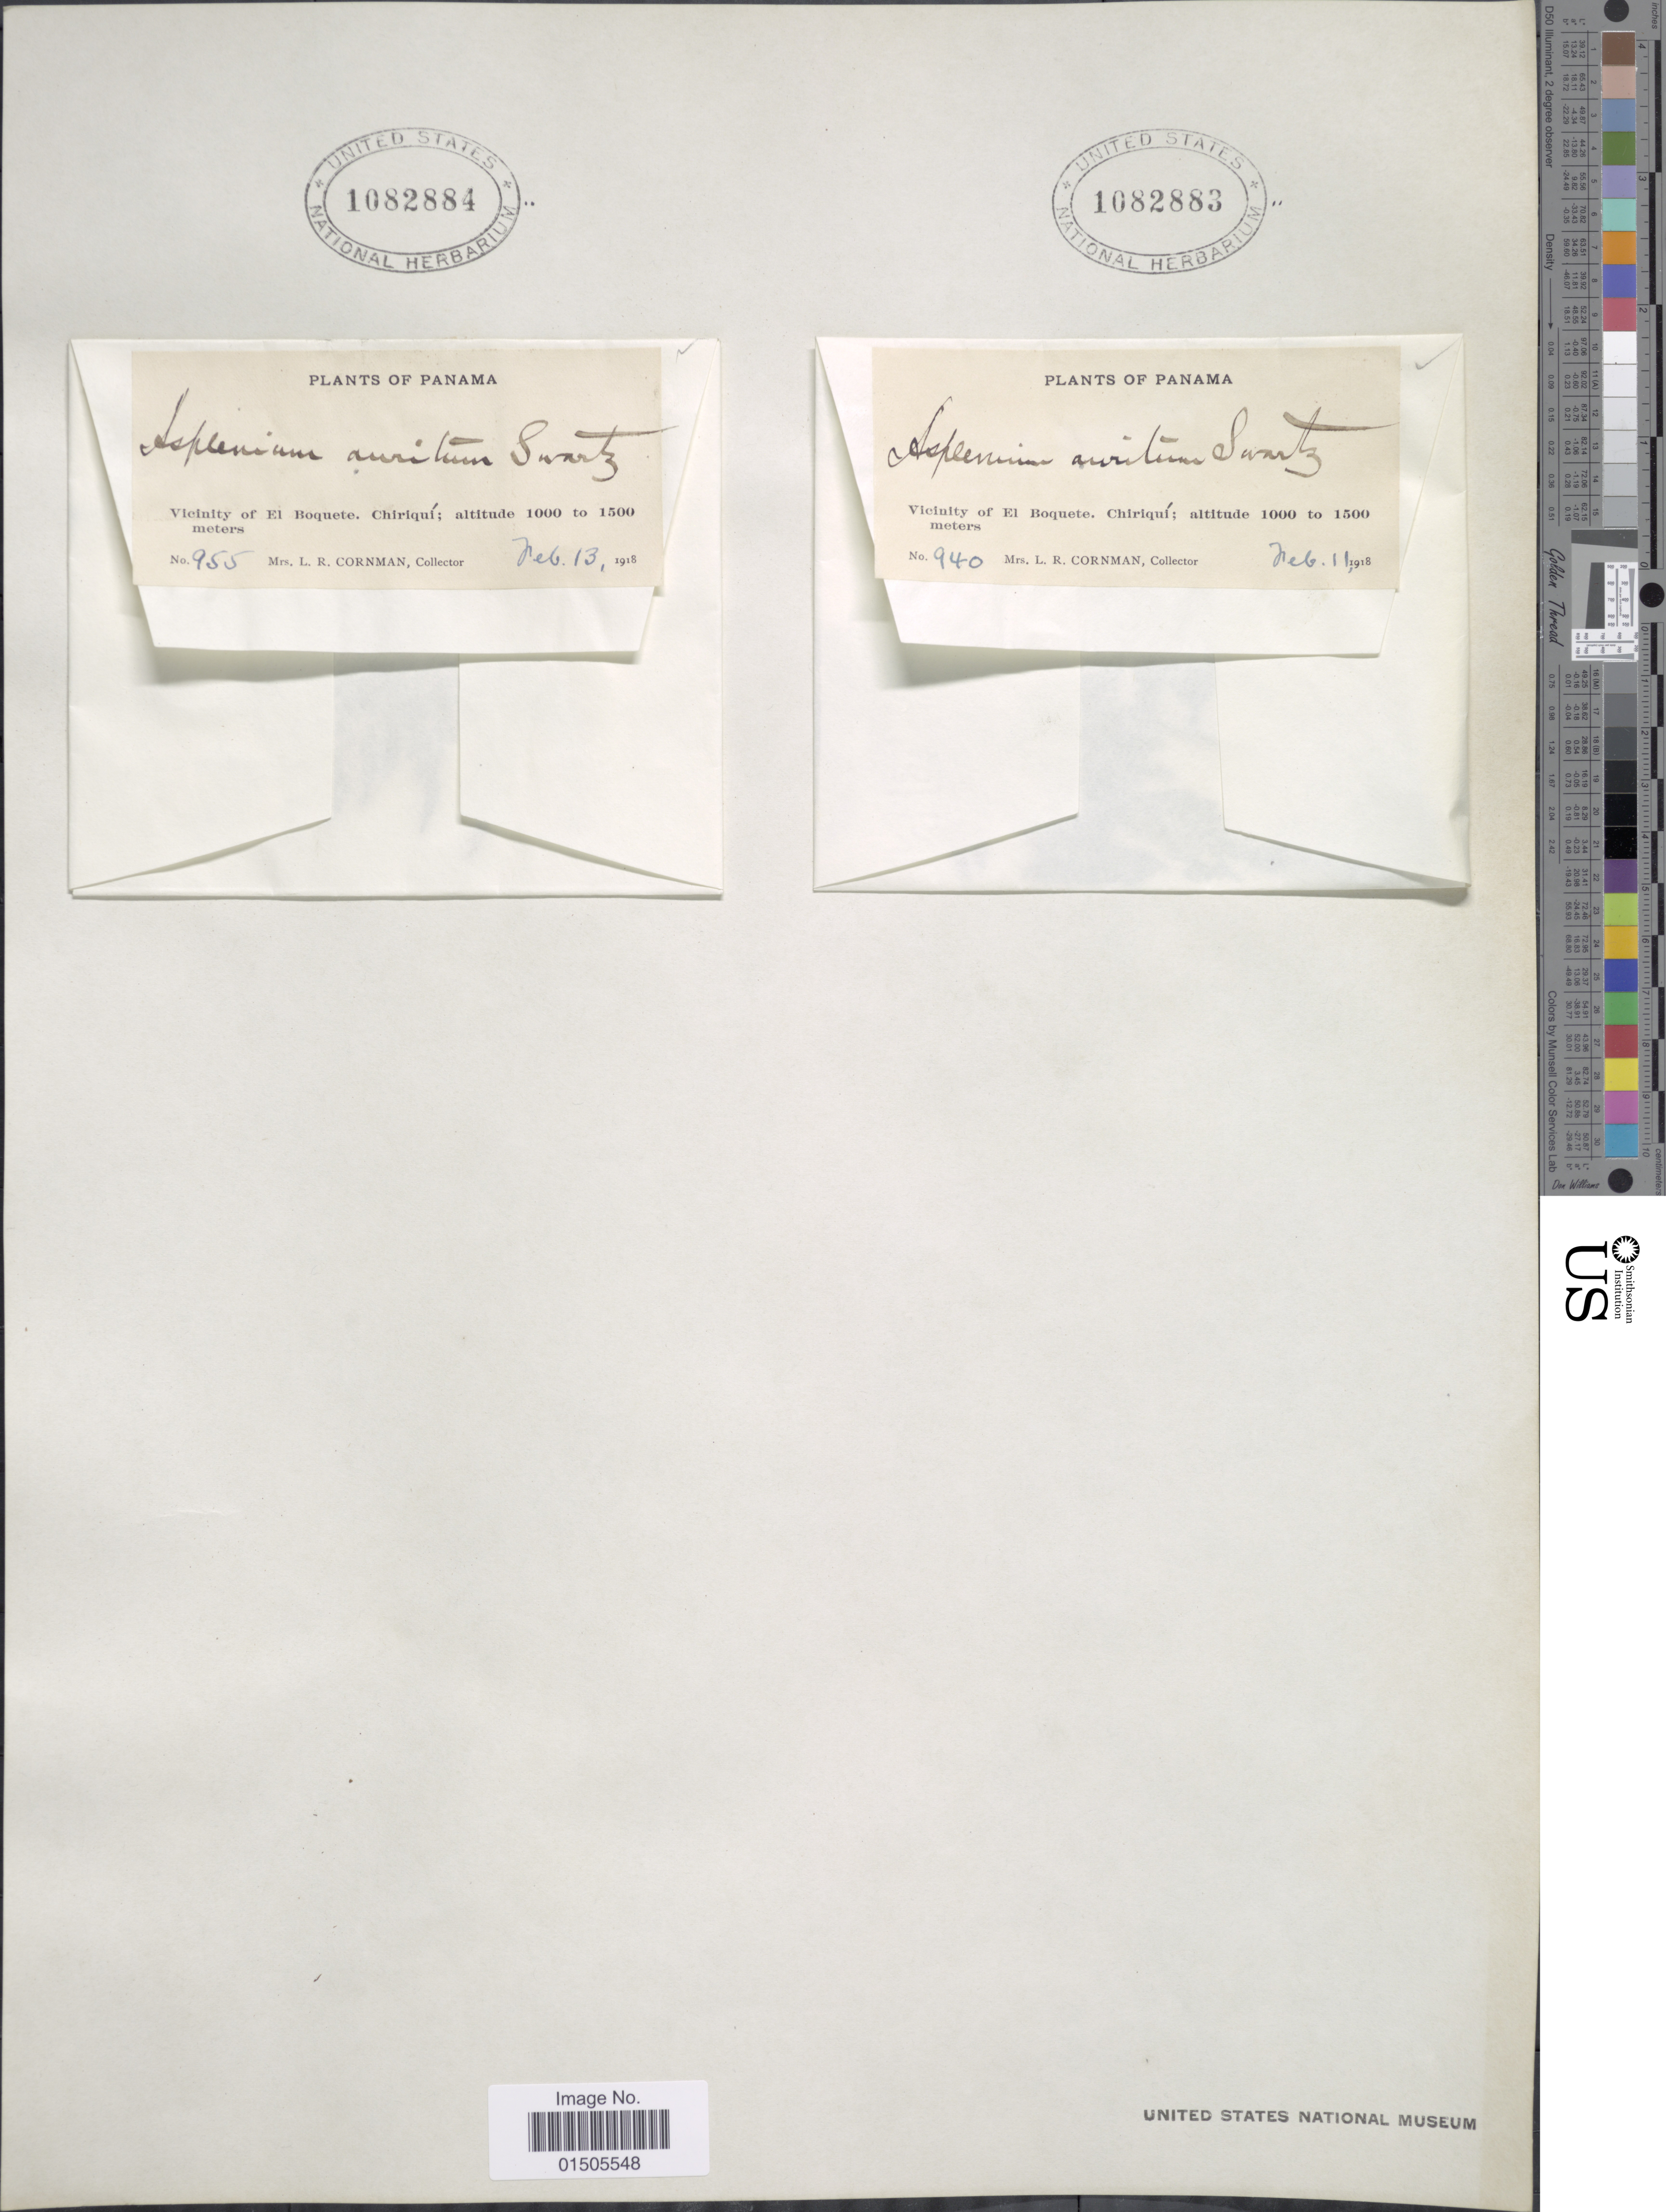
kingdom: Plantae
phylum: Tracheophyta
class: Polypodiopsida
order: Polypodiales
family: Aspleniaceae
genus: Asplenium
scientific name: Asplenium auritum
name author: Sw.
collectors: L. Cornman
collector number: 940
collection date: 1918-02-11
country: Panama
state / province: Chiriqui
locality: Vicinity of El Boquete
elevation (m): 1000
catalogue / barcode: US 1082883-2